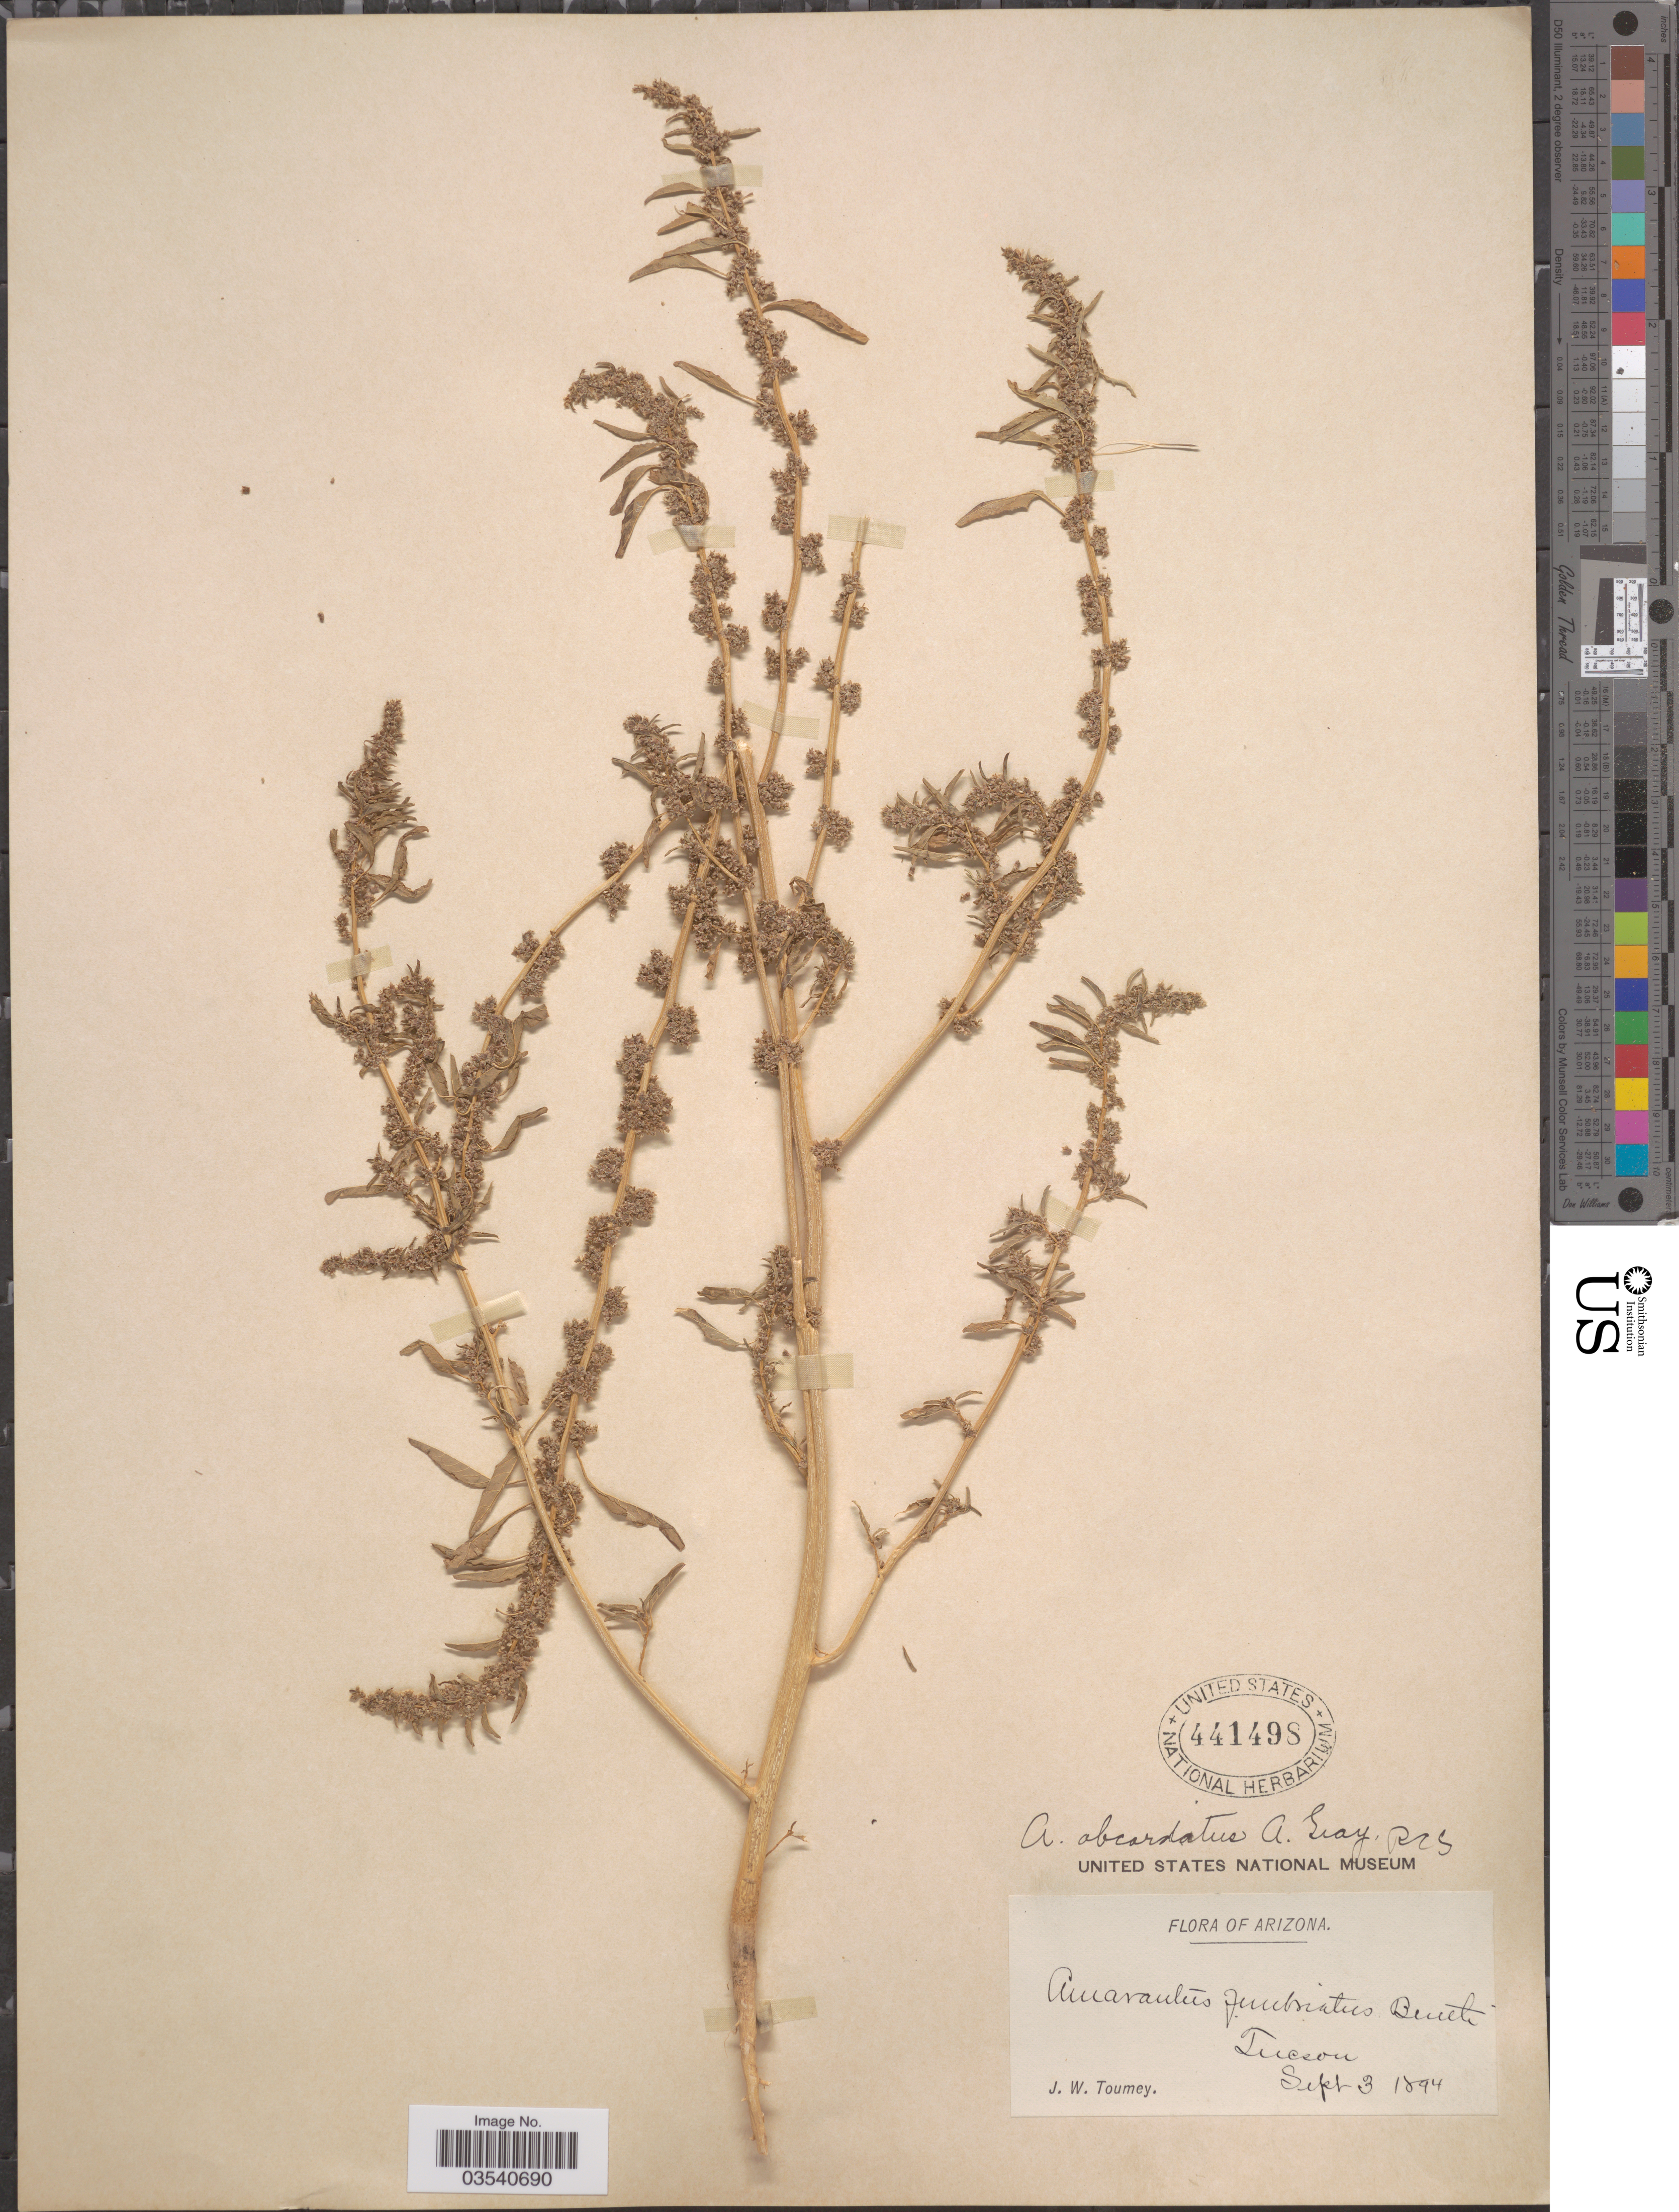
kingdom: Plantae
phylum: Tracheophyta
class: Magnoliopsida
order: Caryophyllales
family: Amaranthaceae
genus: Amaranthus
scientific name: Amaranthus obcordatus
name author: (A. Gray) Standl.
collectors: J. W. Toumey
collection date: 1894-09-03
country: United States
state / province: Arizona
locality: Tucson.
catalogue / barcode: US 441498